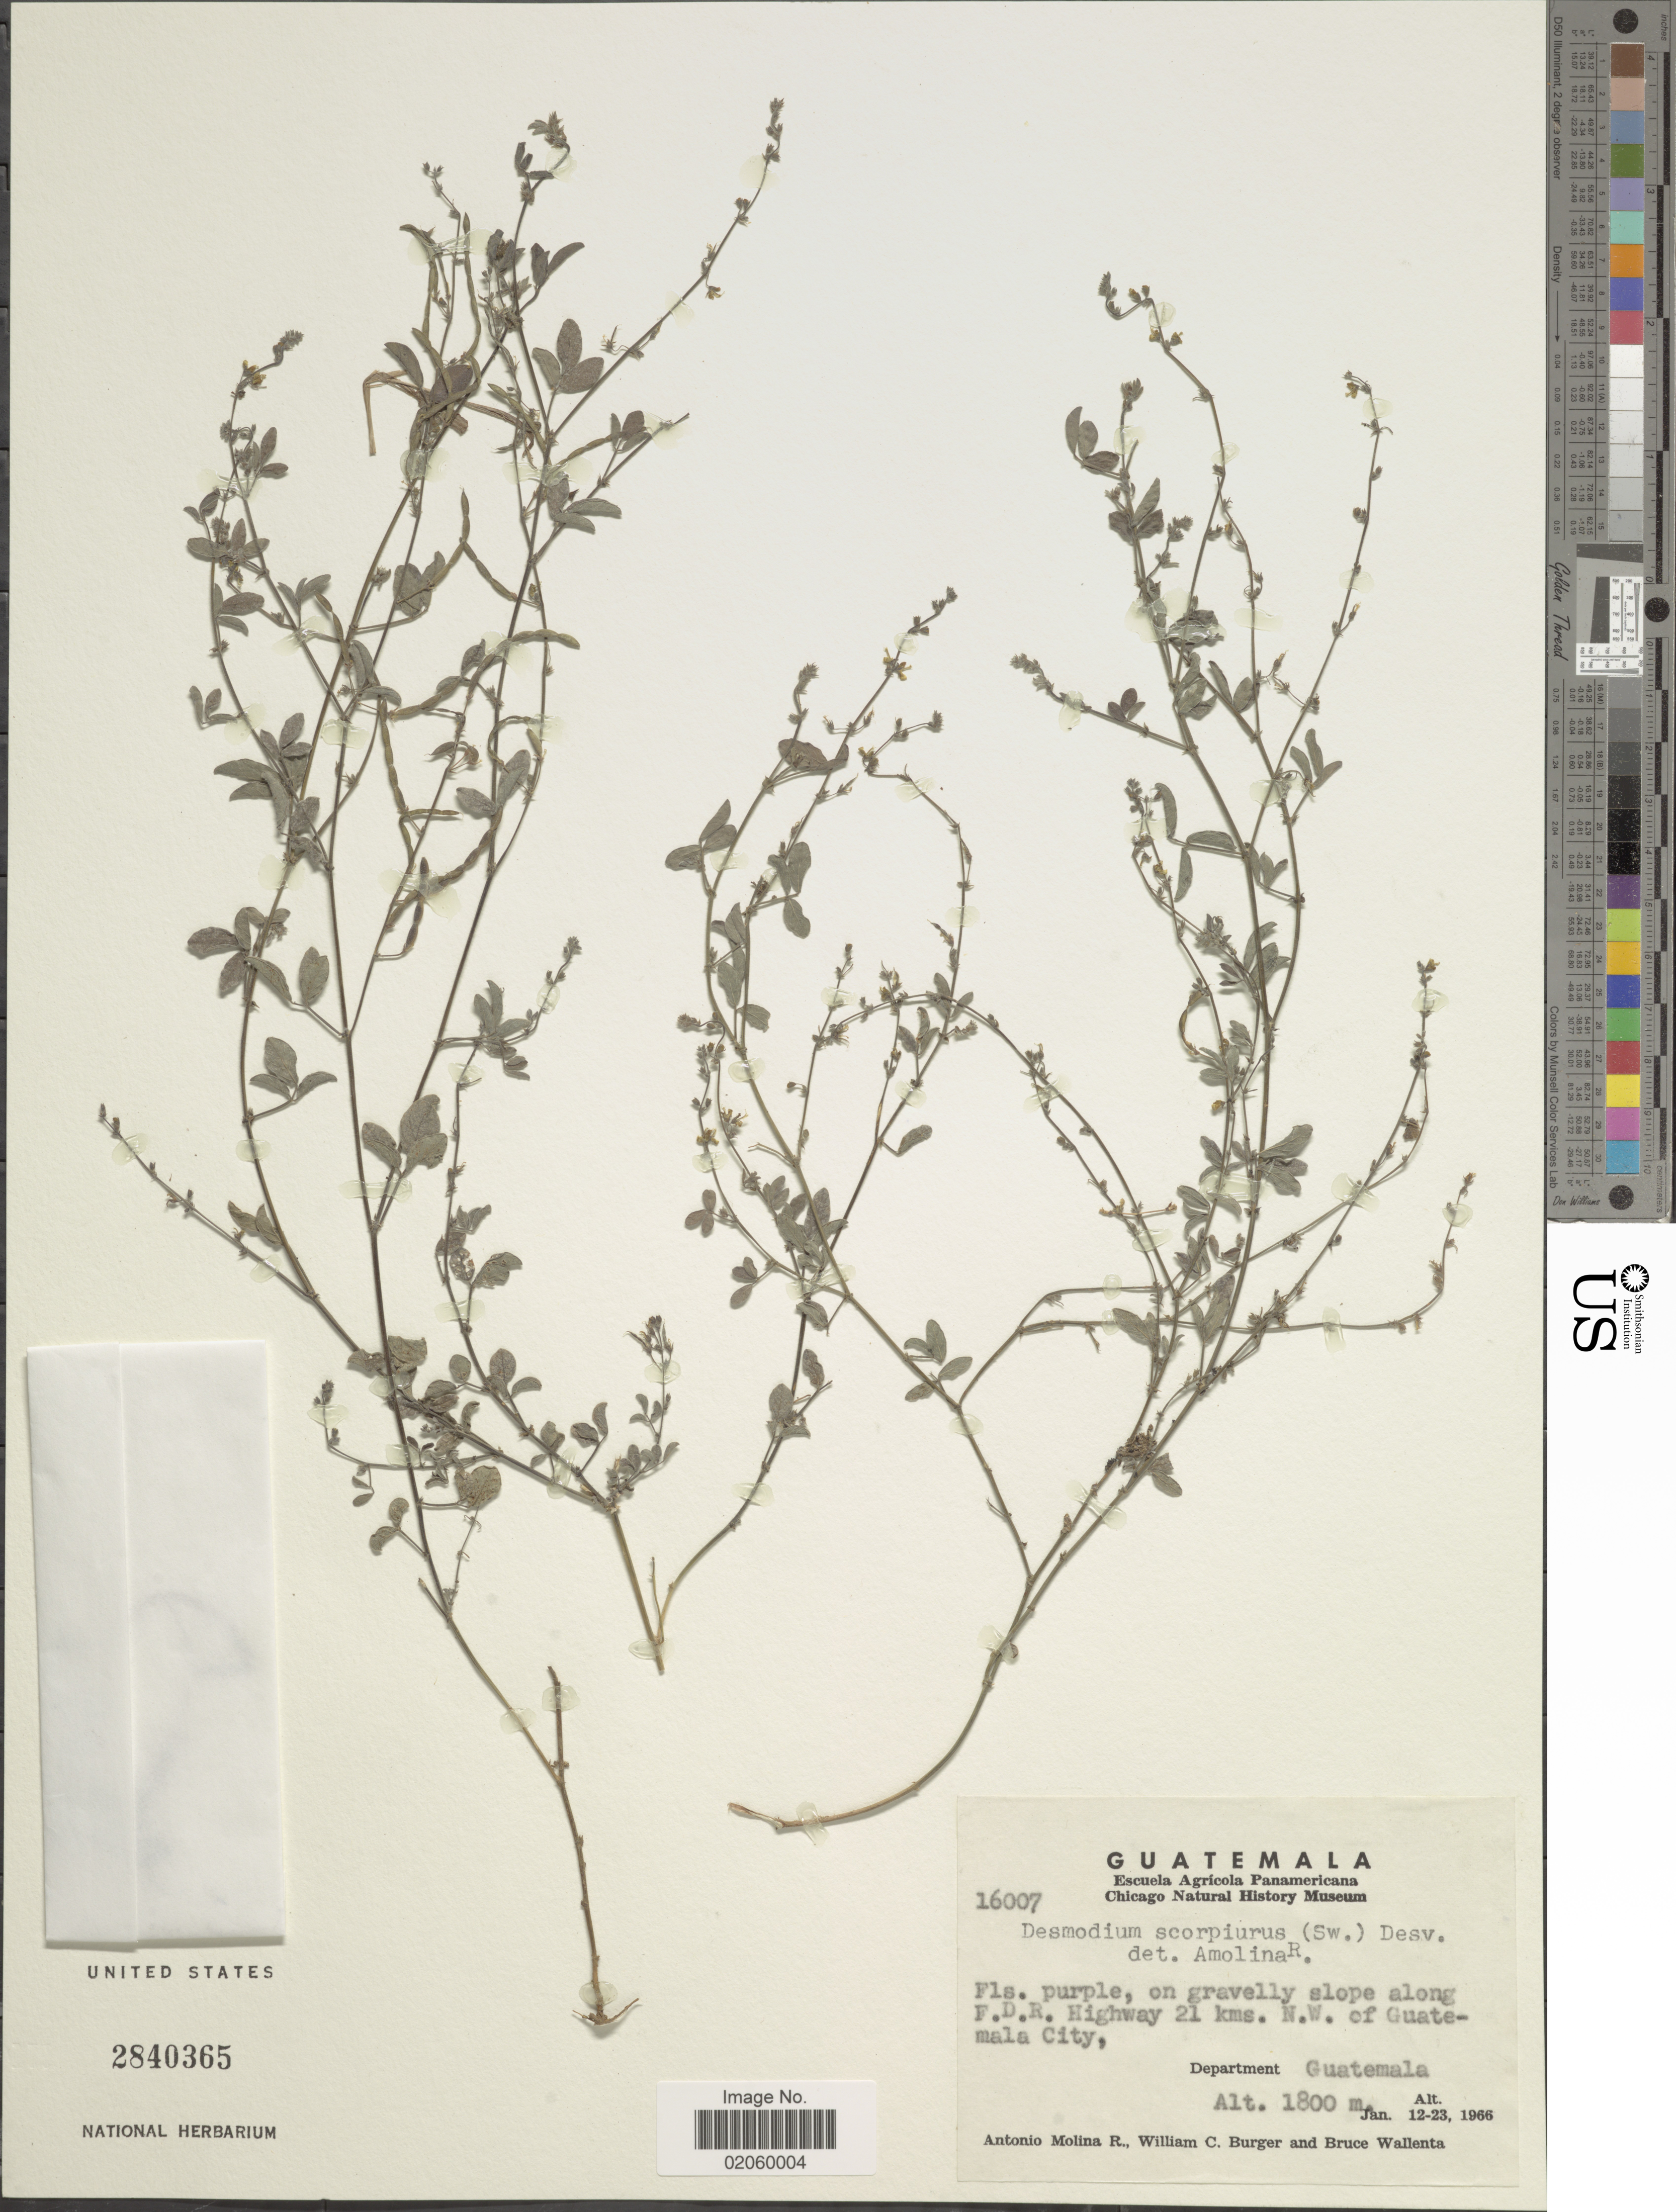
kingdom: Plantae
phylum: Tracheophyta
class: Magnoliopsida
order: Fabales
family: Fabaceae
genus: Desmodium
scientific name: Desmodium scorpiurus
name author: (Sw.) Desv. ex DC.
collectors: A. Molina R., W. Burger & B. Wallenta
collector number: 16007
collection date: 1966-01-12/1966-01-23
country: Guatemala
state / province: Guatemala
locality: Slope along F.D.R. Highway 21 kms. N. W. of Guatemala City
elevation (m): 1800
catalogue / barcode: US 2840365